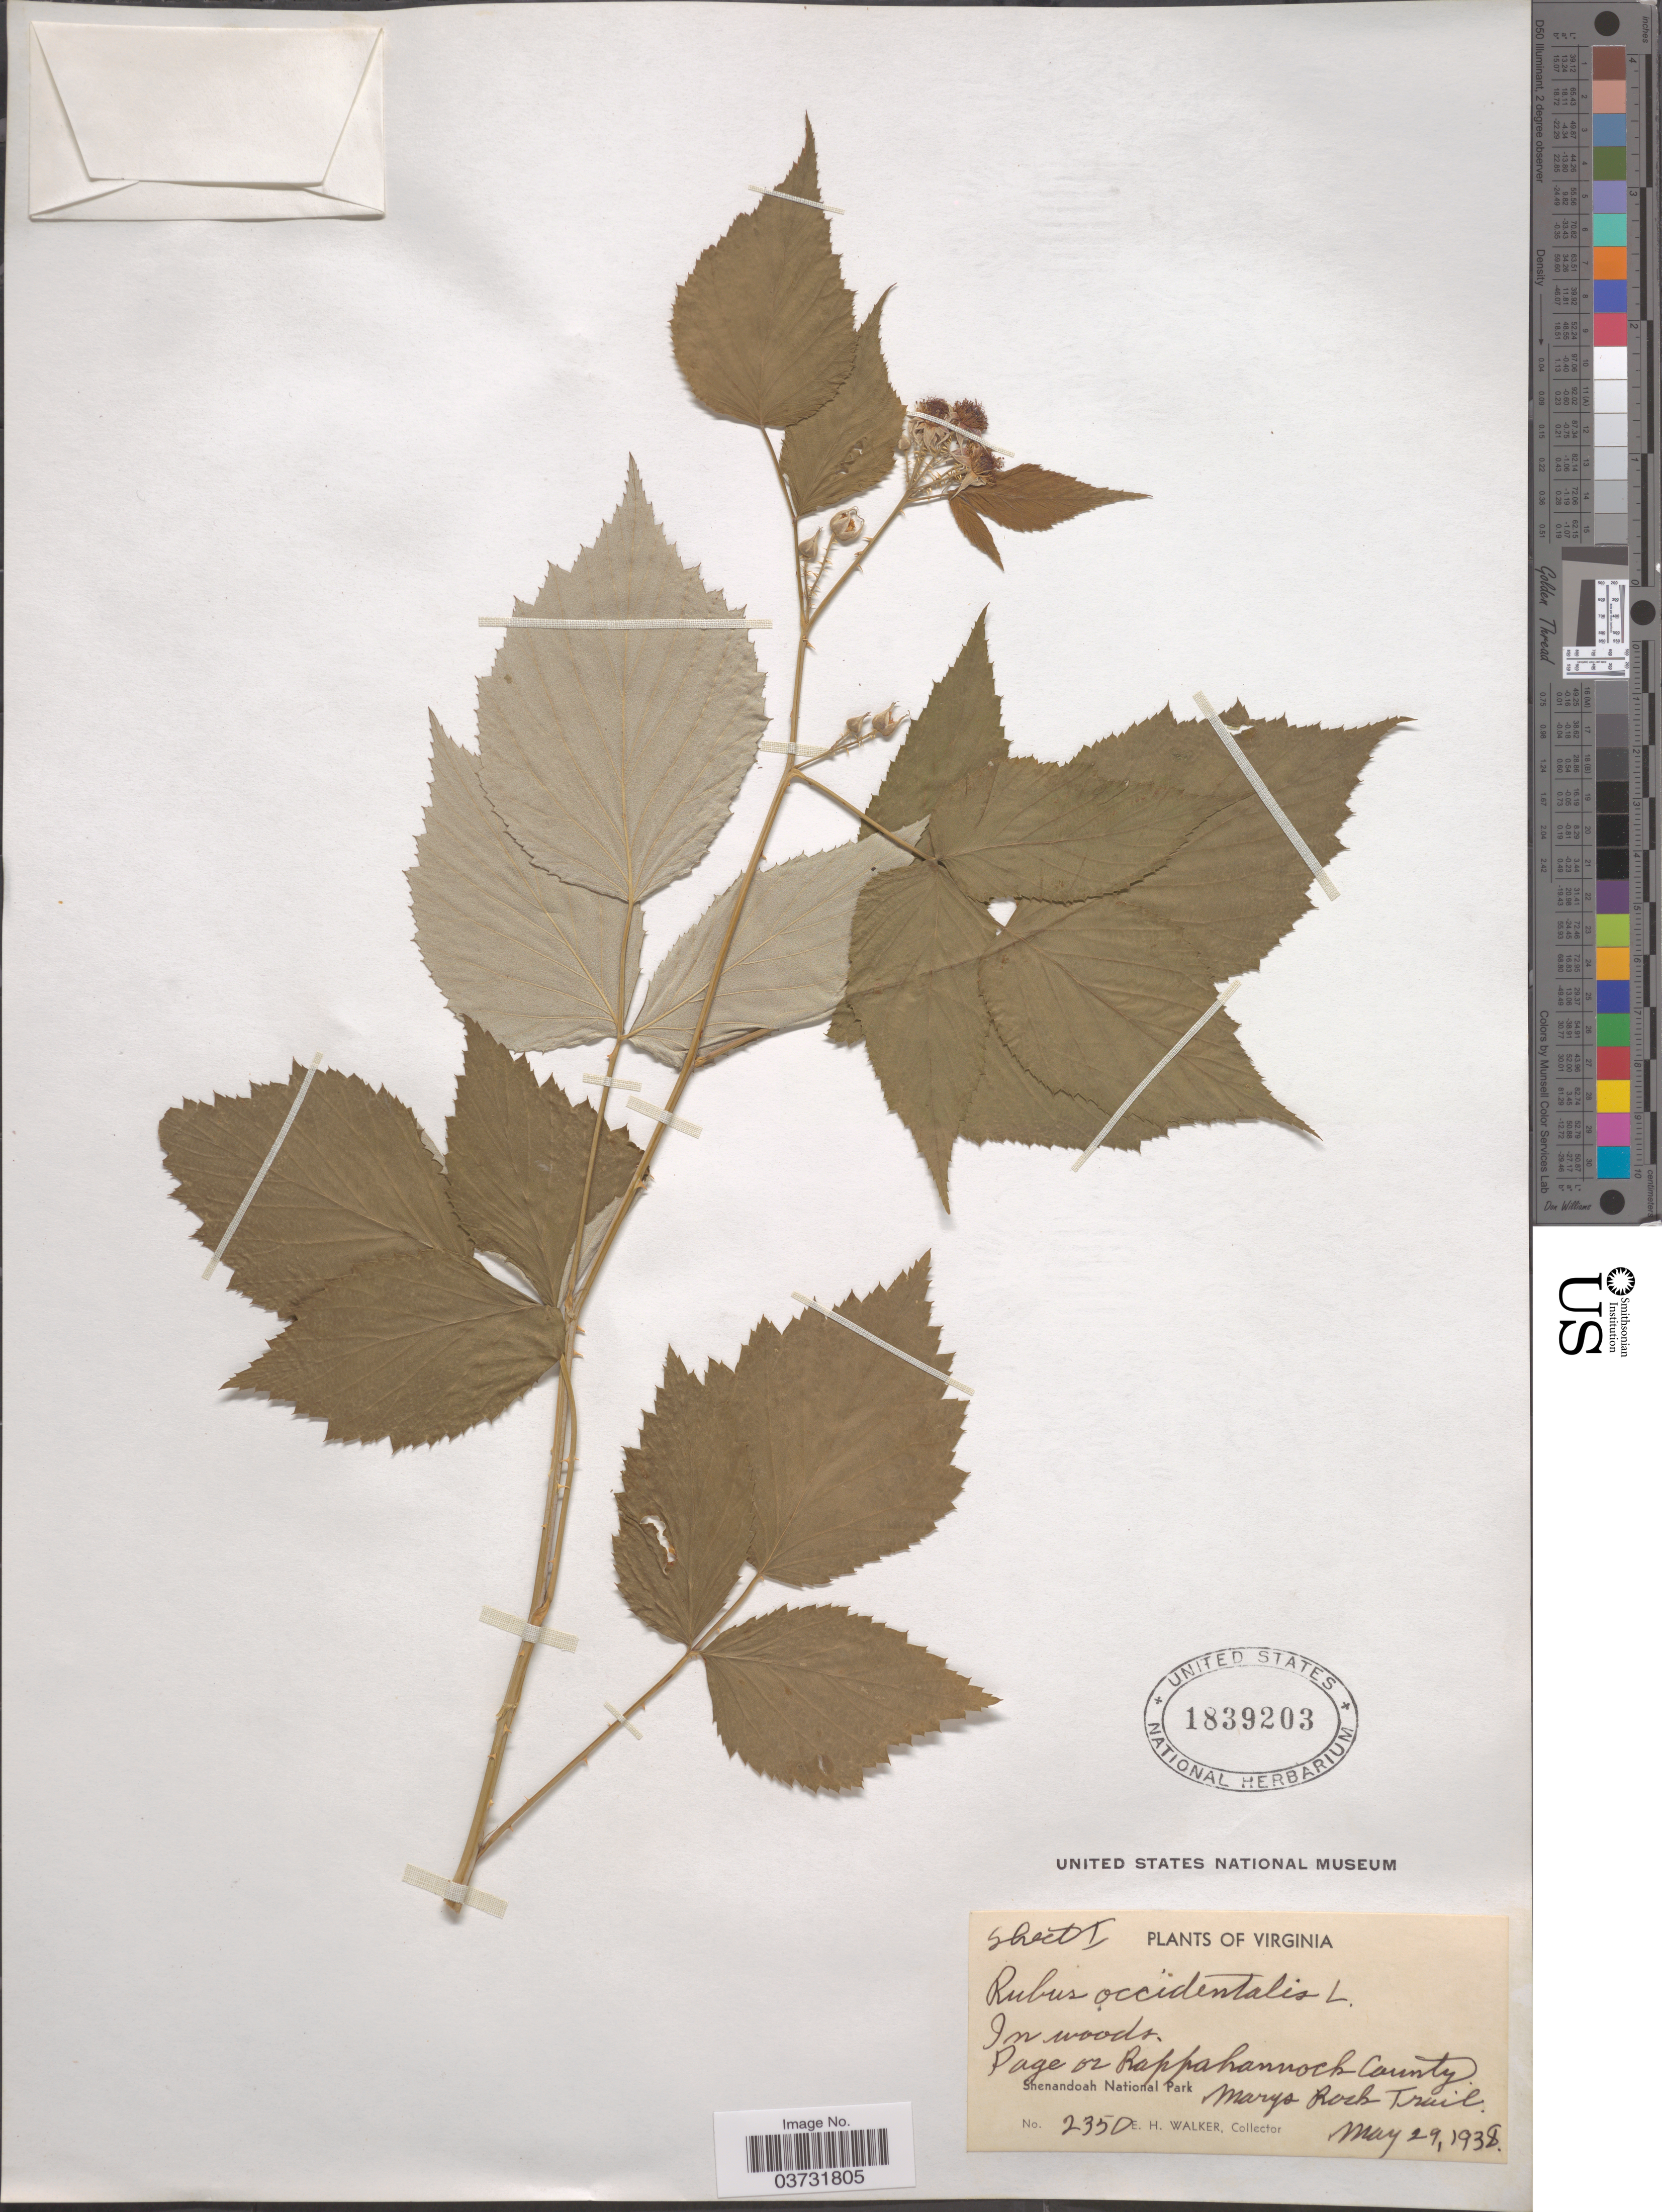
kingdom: Plantae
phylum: Tracheophyta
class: Magnoliopsida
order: Rosales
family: Rosaceae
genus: Rubus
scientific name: Rubus occidentalis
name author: L.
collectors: E. H. Walker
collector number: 2350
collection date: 1938-05-29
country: United States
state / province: Virginia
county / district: Page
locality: Page of Rappahannock County. Shenandoah National Park. Marys Rock Trail.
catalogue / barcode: US 1839203